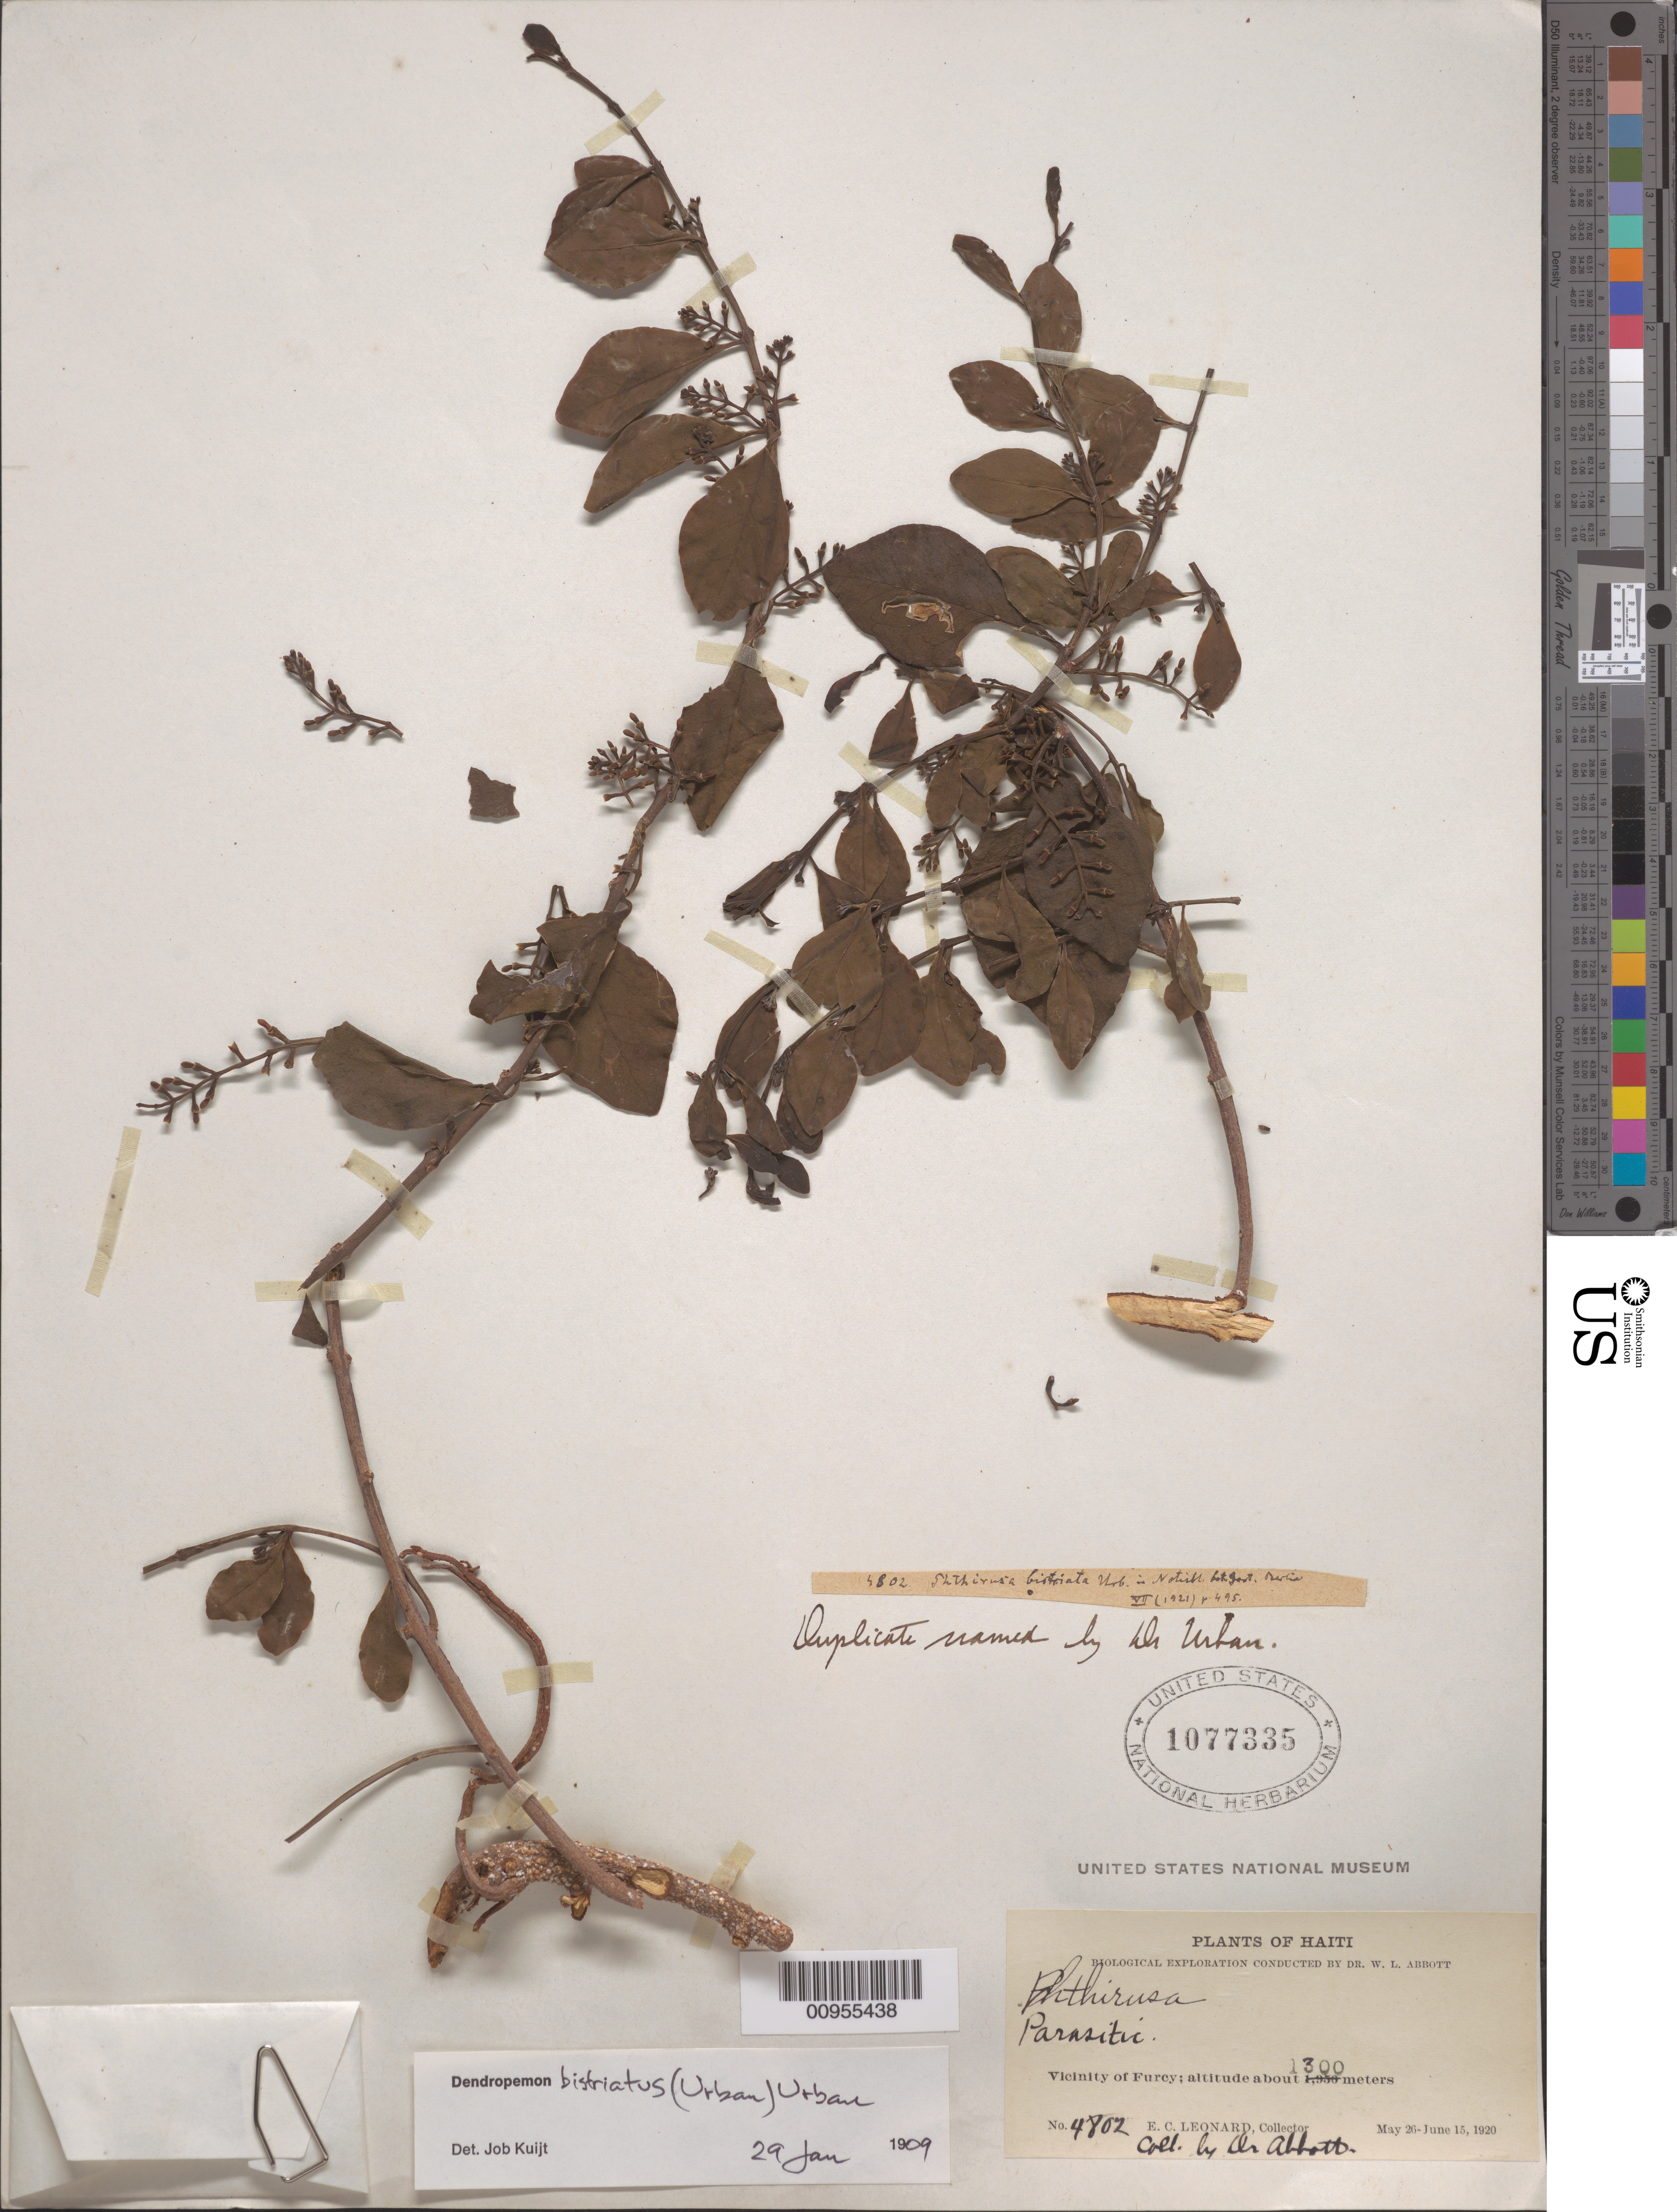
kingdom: Plantae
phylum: Tracheophyta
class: Magnoliopsida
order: Santalales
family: Loranthaceae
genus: Dendropemon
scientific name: Dendropemon bistriatus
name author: (Urb.) Urb.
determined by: Kuijt, Job, (CANADA)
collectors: E. C. Leonard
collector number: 4802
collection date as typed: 26 May 1920 to 15 Jun 1920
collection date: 1920-05-26/1920-06-15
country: Haiti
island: Hispaniola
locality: Furcy, vicinity of.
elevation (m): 1300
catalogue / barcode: US 1077335